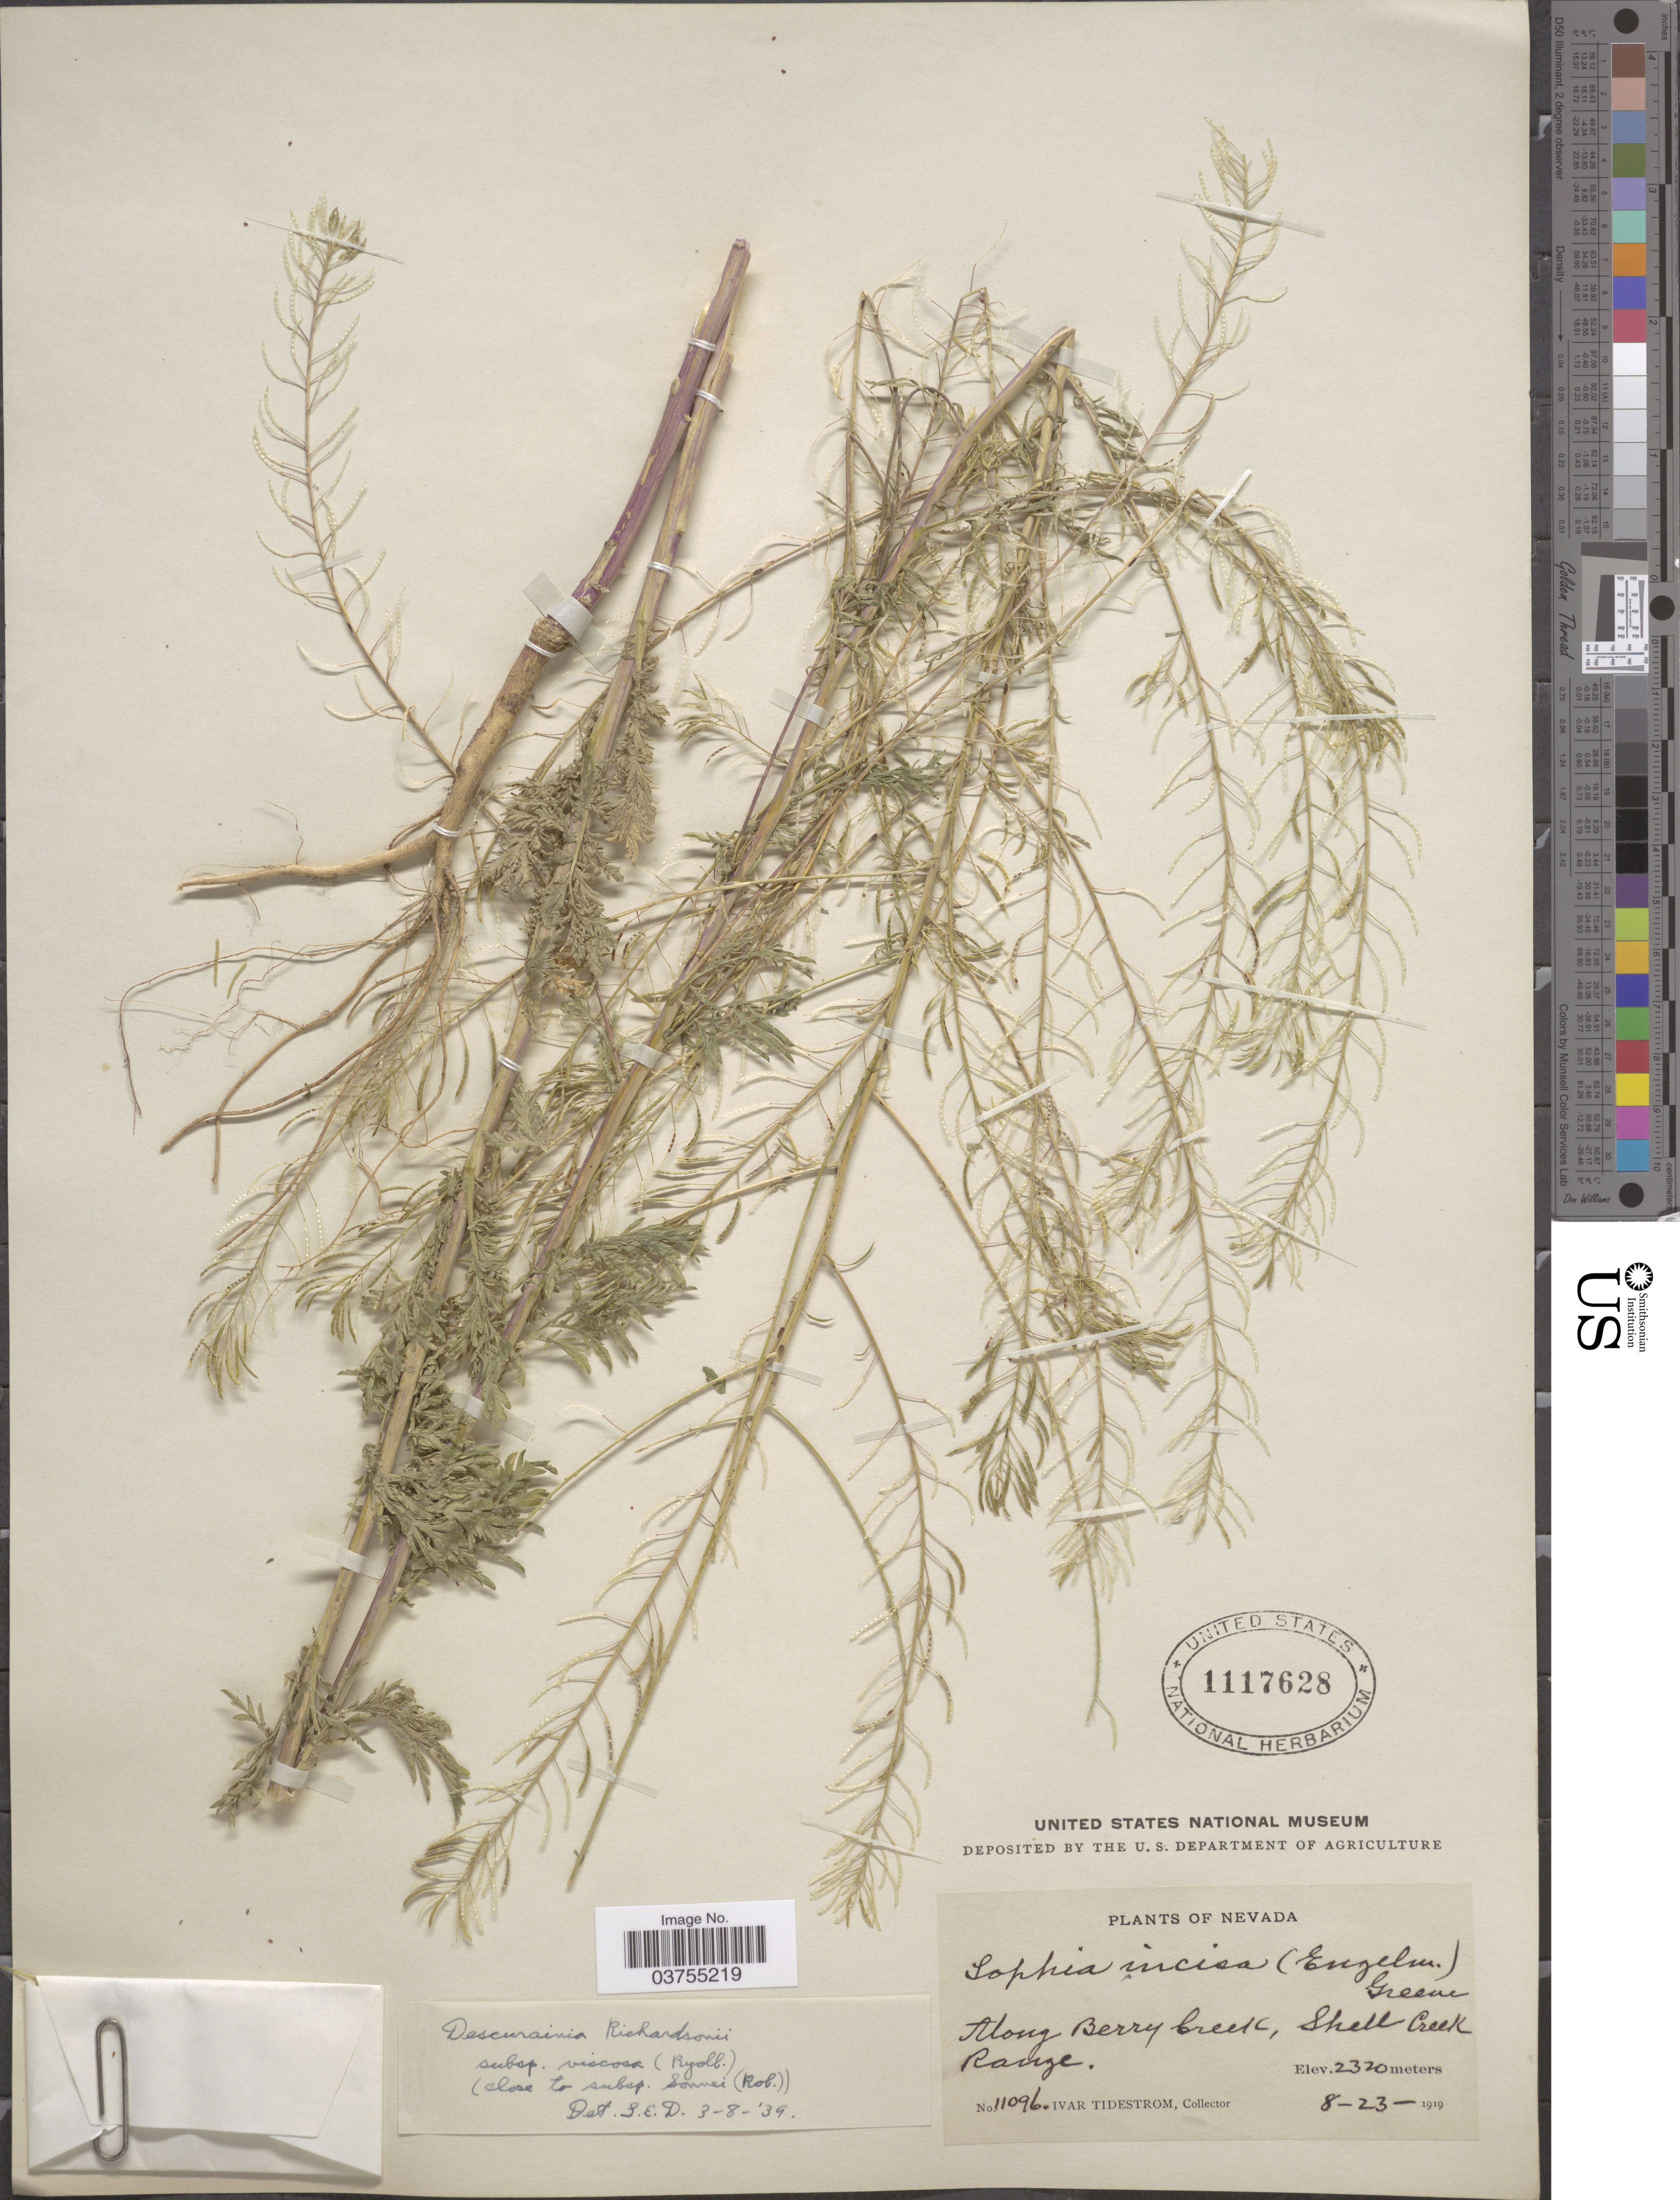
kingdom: Plantae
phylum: Tracheophyta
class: Magnoliopsida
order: Brassicales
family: Brassicaceae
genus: Descurainia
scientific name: Descurainia richardsonii subsp. viscosa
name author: (Rydb.) Detling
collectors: I. F. Tidestrom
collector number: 11096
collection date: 1919-08-23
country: United States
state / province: Nevada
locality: Along Berry Creek, Shell Creek Range.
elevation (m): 2320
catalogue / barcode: US 1117628